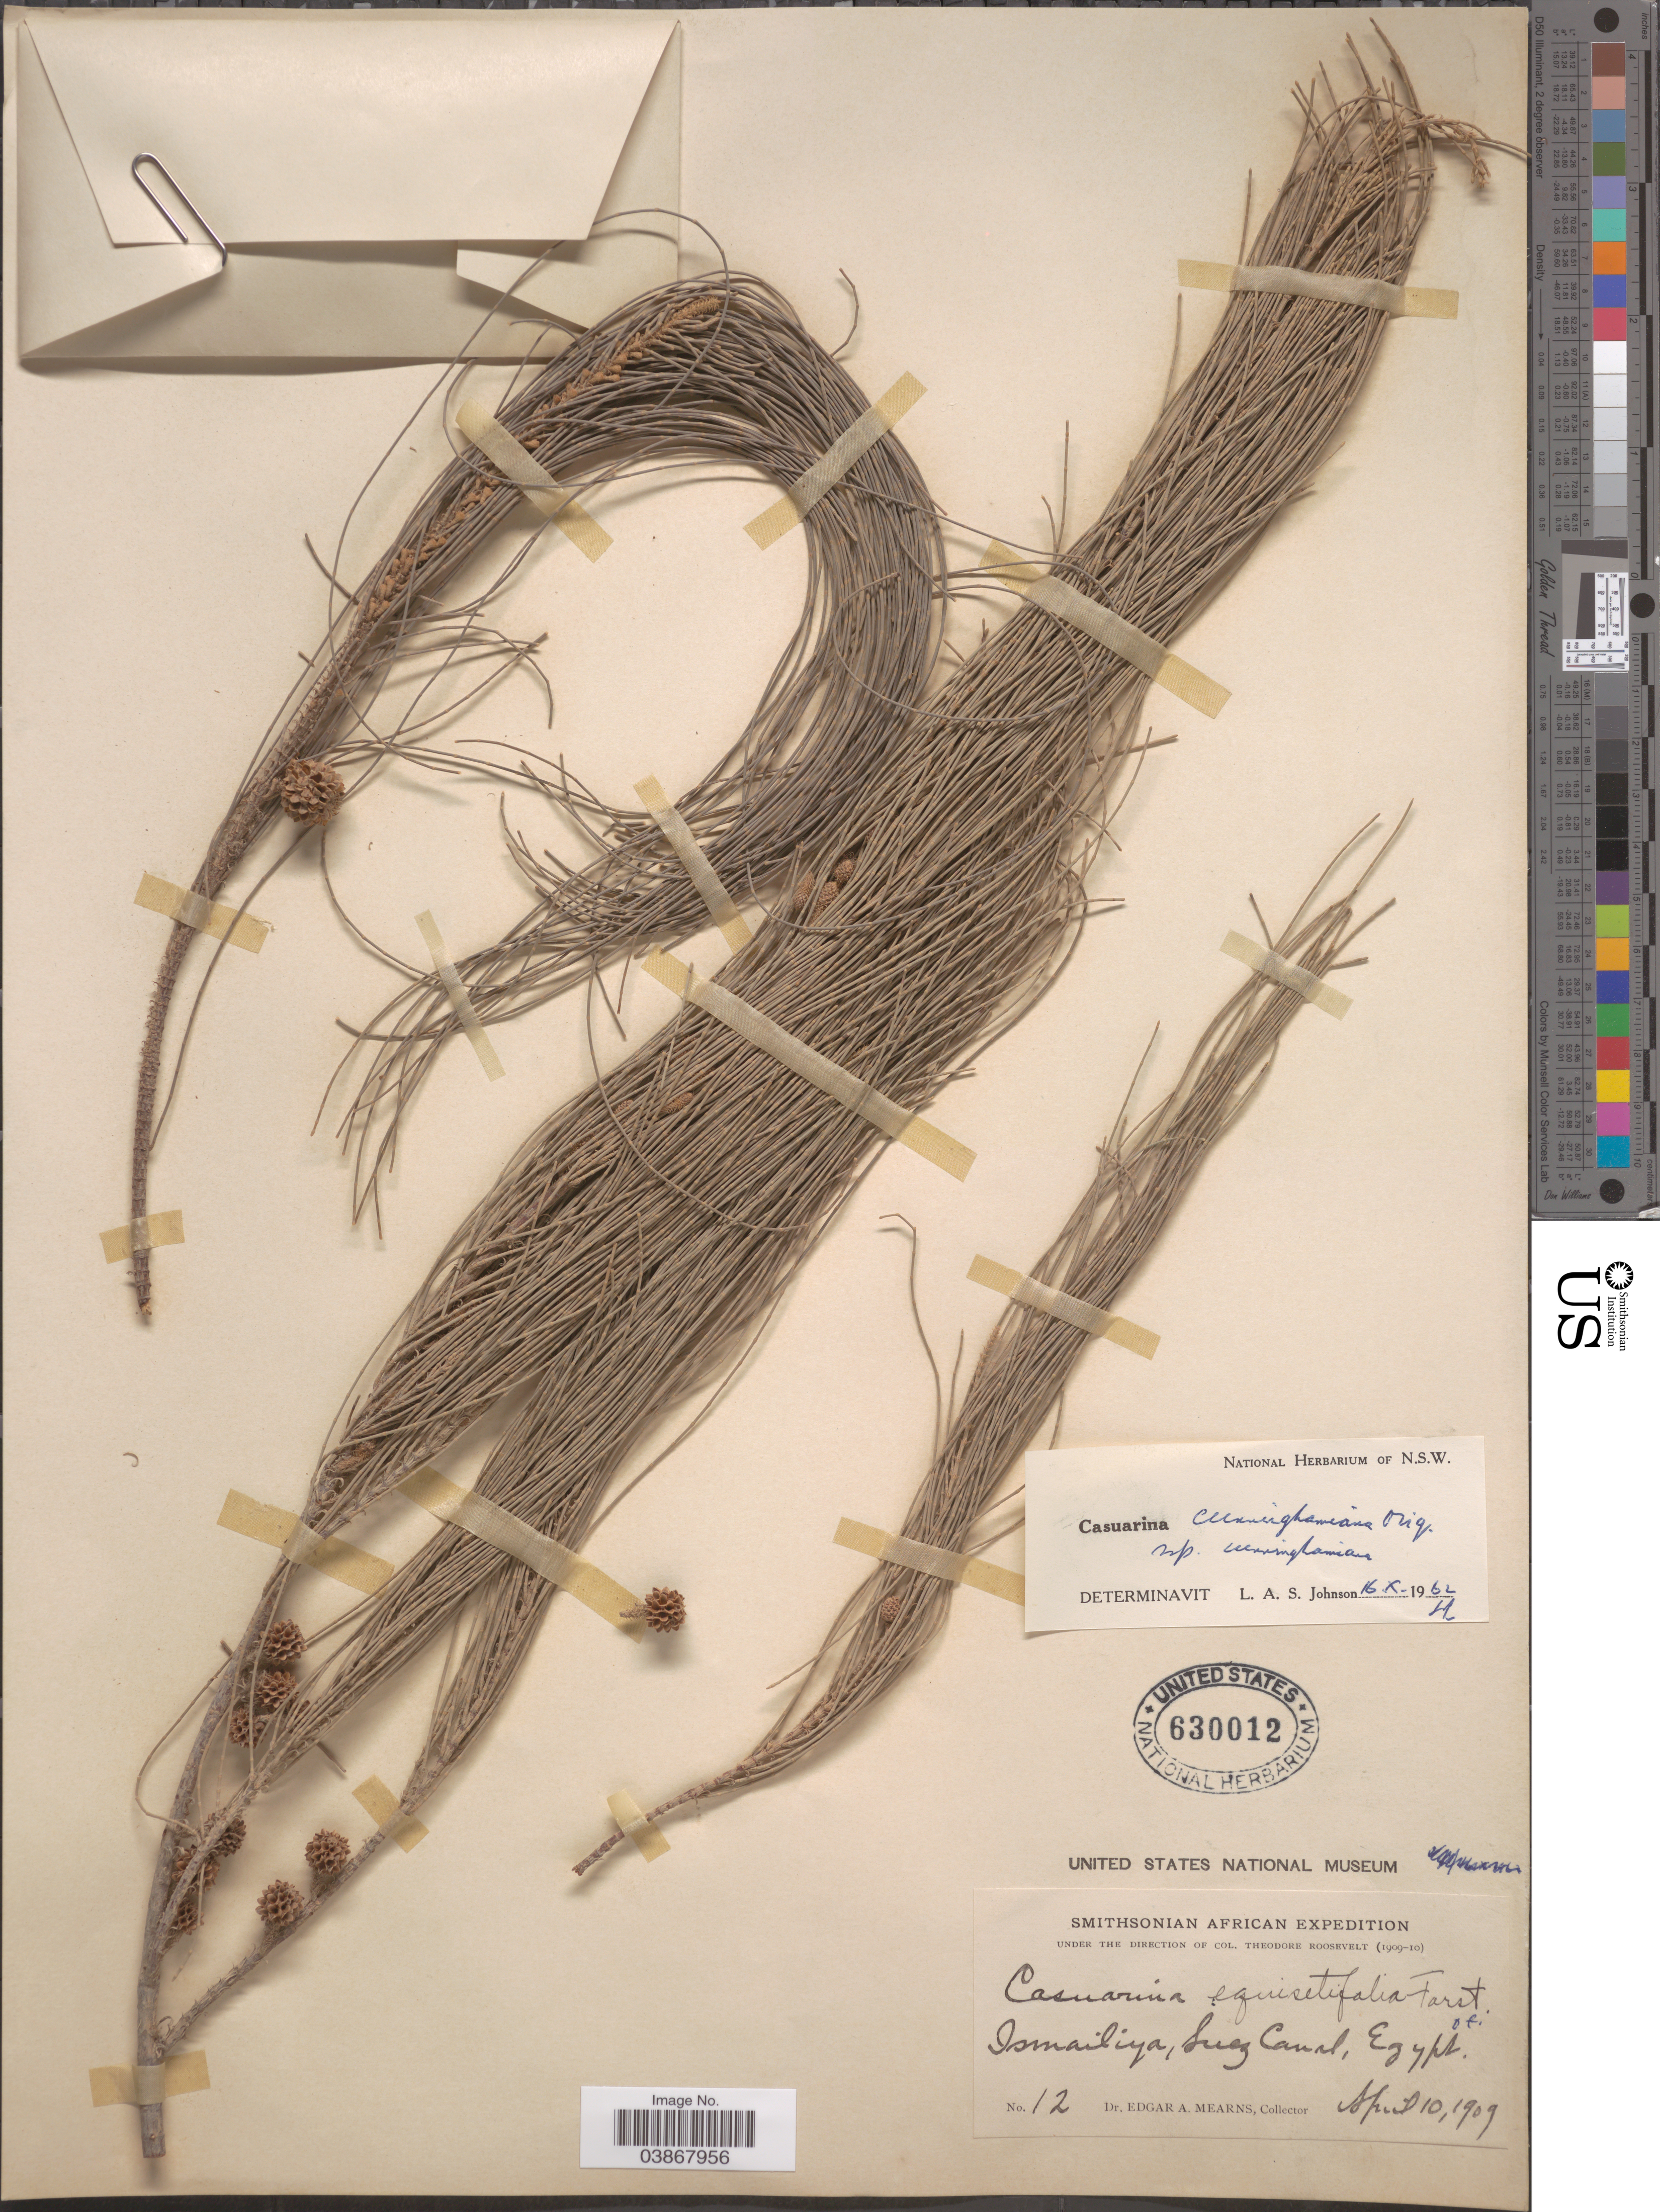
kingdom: Plantae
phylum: Tracheophyta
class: Magnoliopsida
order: Fagales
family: Casuarinaceae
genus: Casuarina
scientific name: Casuarina cunninghamiana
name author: Miq.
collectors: E. A. Mearns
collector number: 12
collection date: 1909-04-10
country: Egypt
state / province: Al Isma'iliyah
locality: Ismailiya, Suez Canal.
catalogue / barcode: US 630012